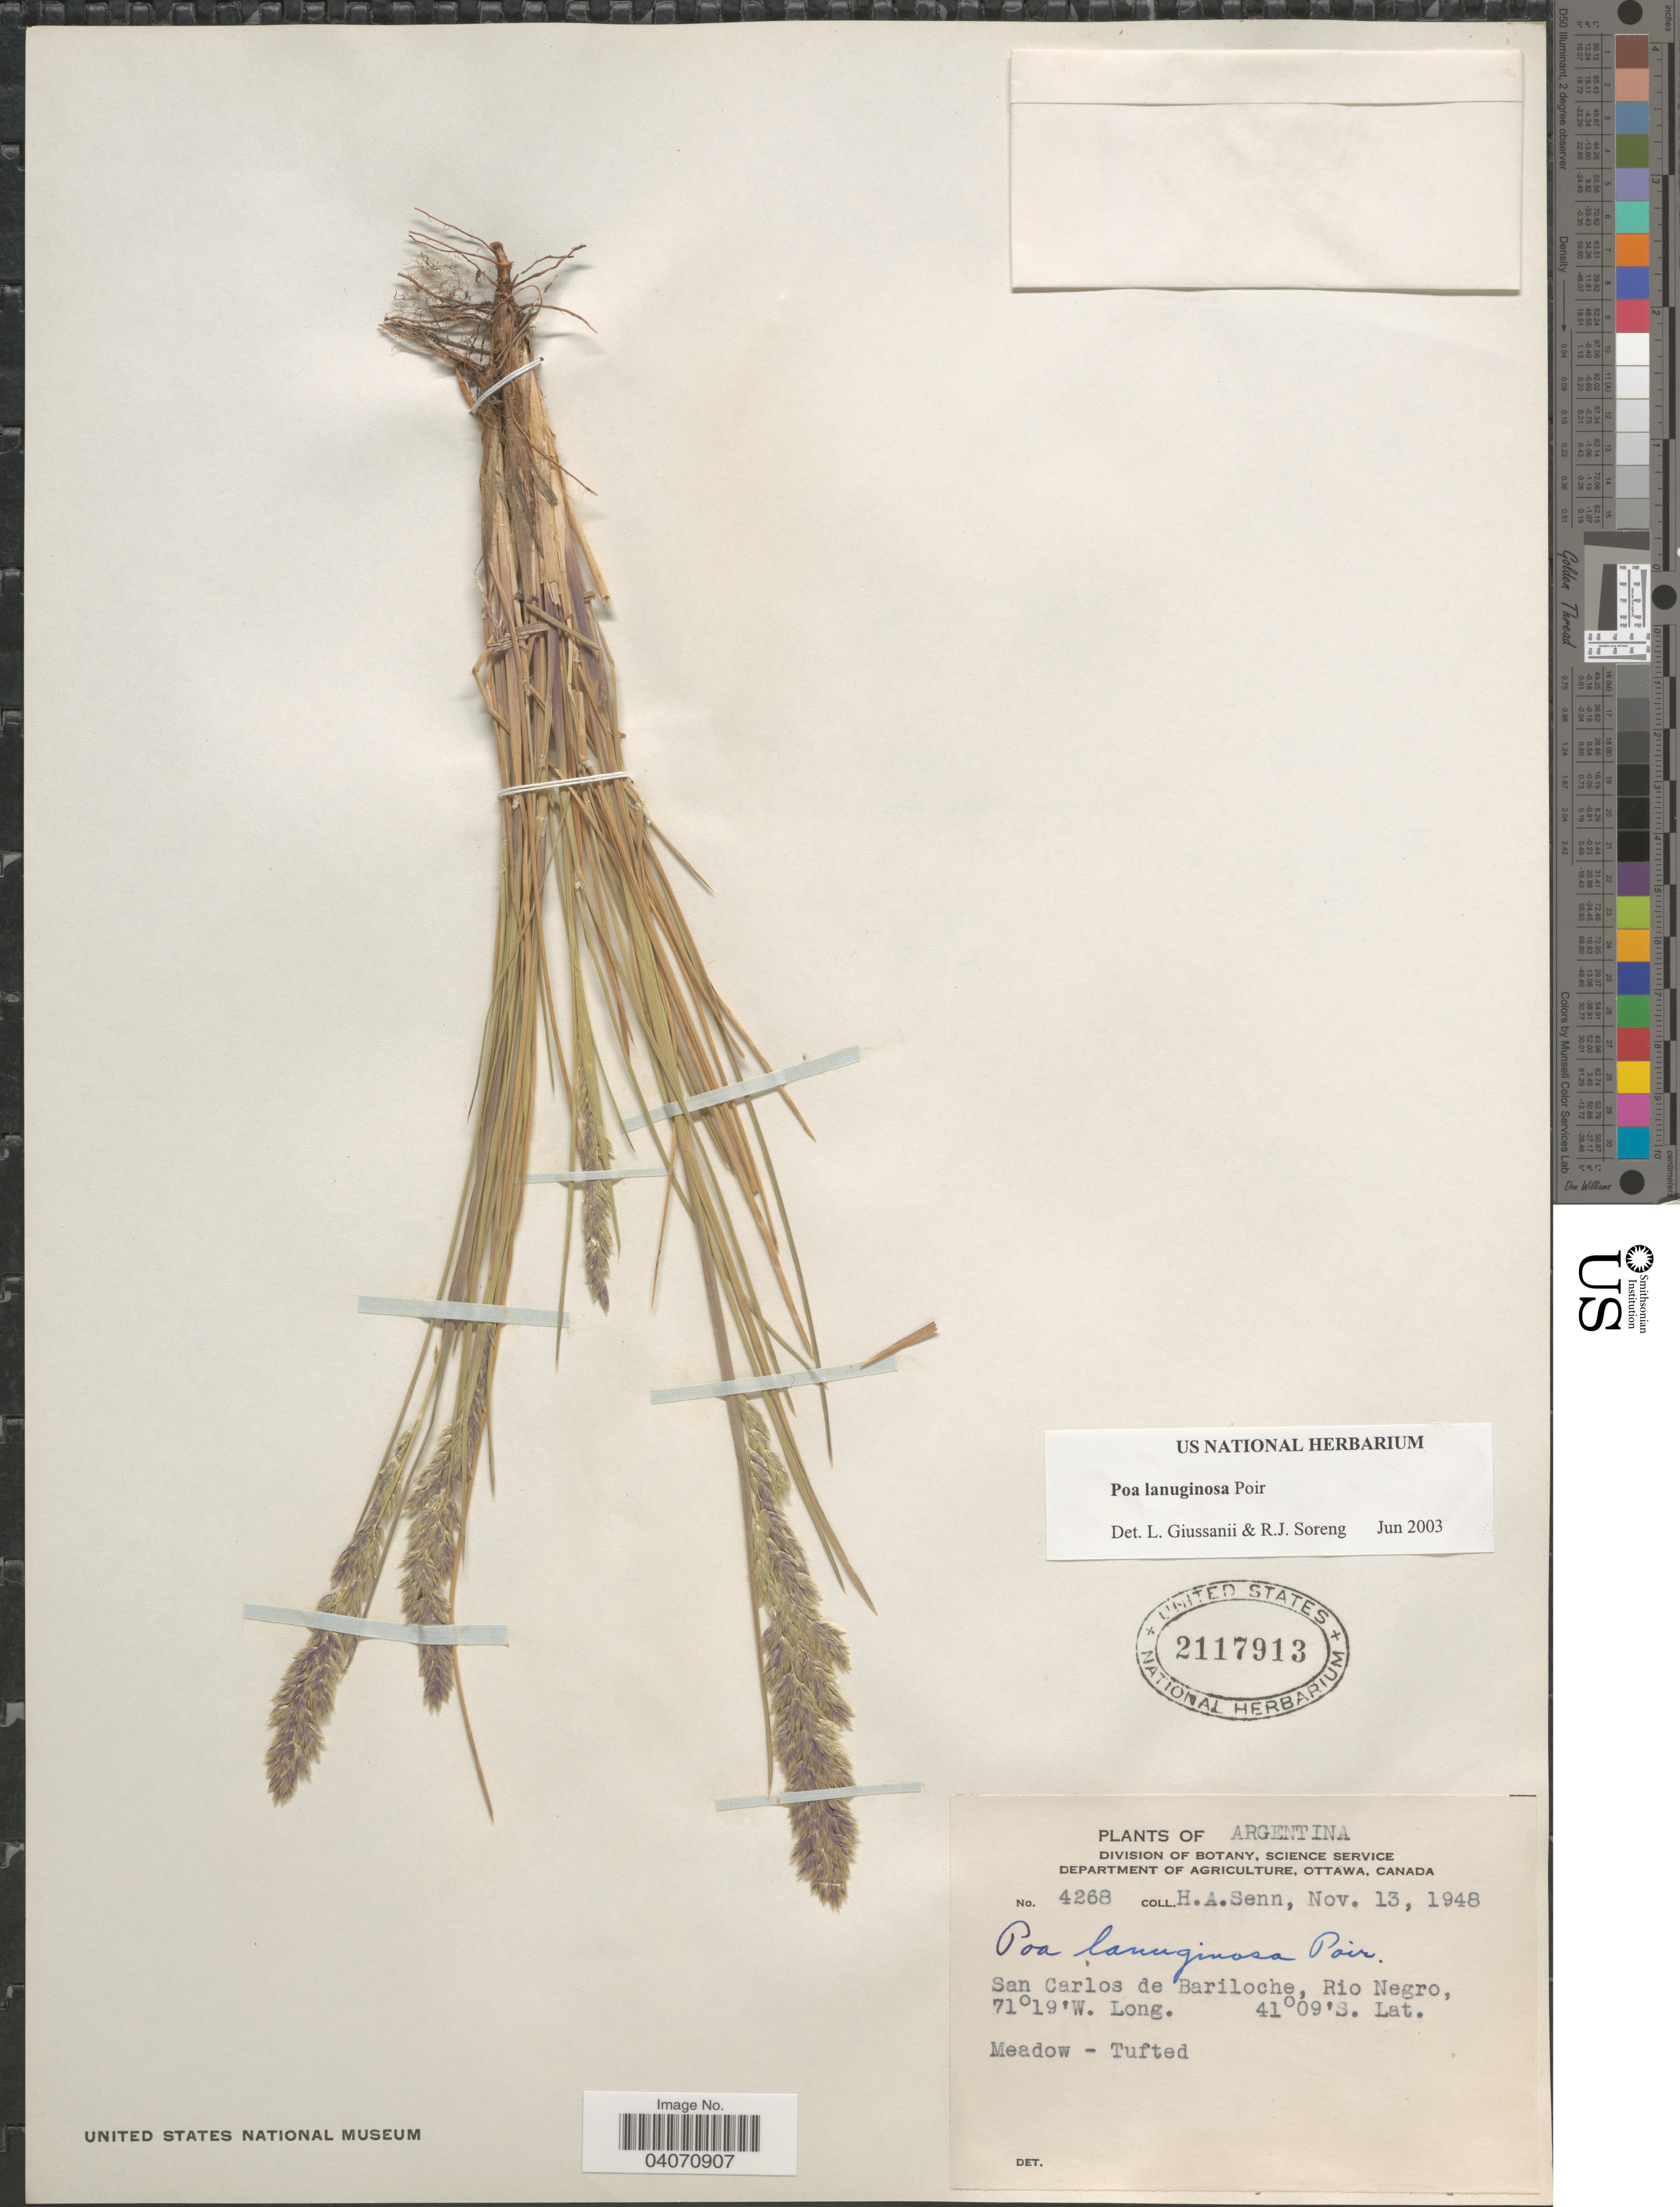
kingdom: Plantae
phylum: Tracheophyta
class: Liliopsida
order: Poales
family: Poaceae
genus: Poa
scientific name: Poa lanuginosa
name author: Poir.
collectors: H. Senn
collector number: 4268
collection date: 1948-11-13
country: Argentina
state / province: Rio Negro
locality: San Carlos de Bariloche.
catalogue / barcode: US 2117913